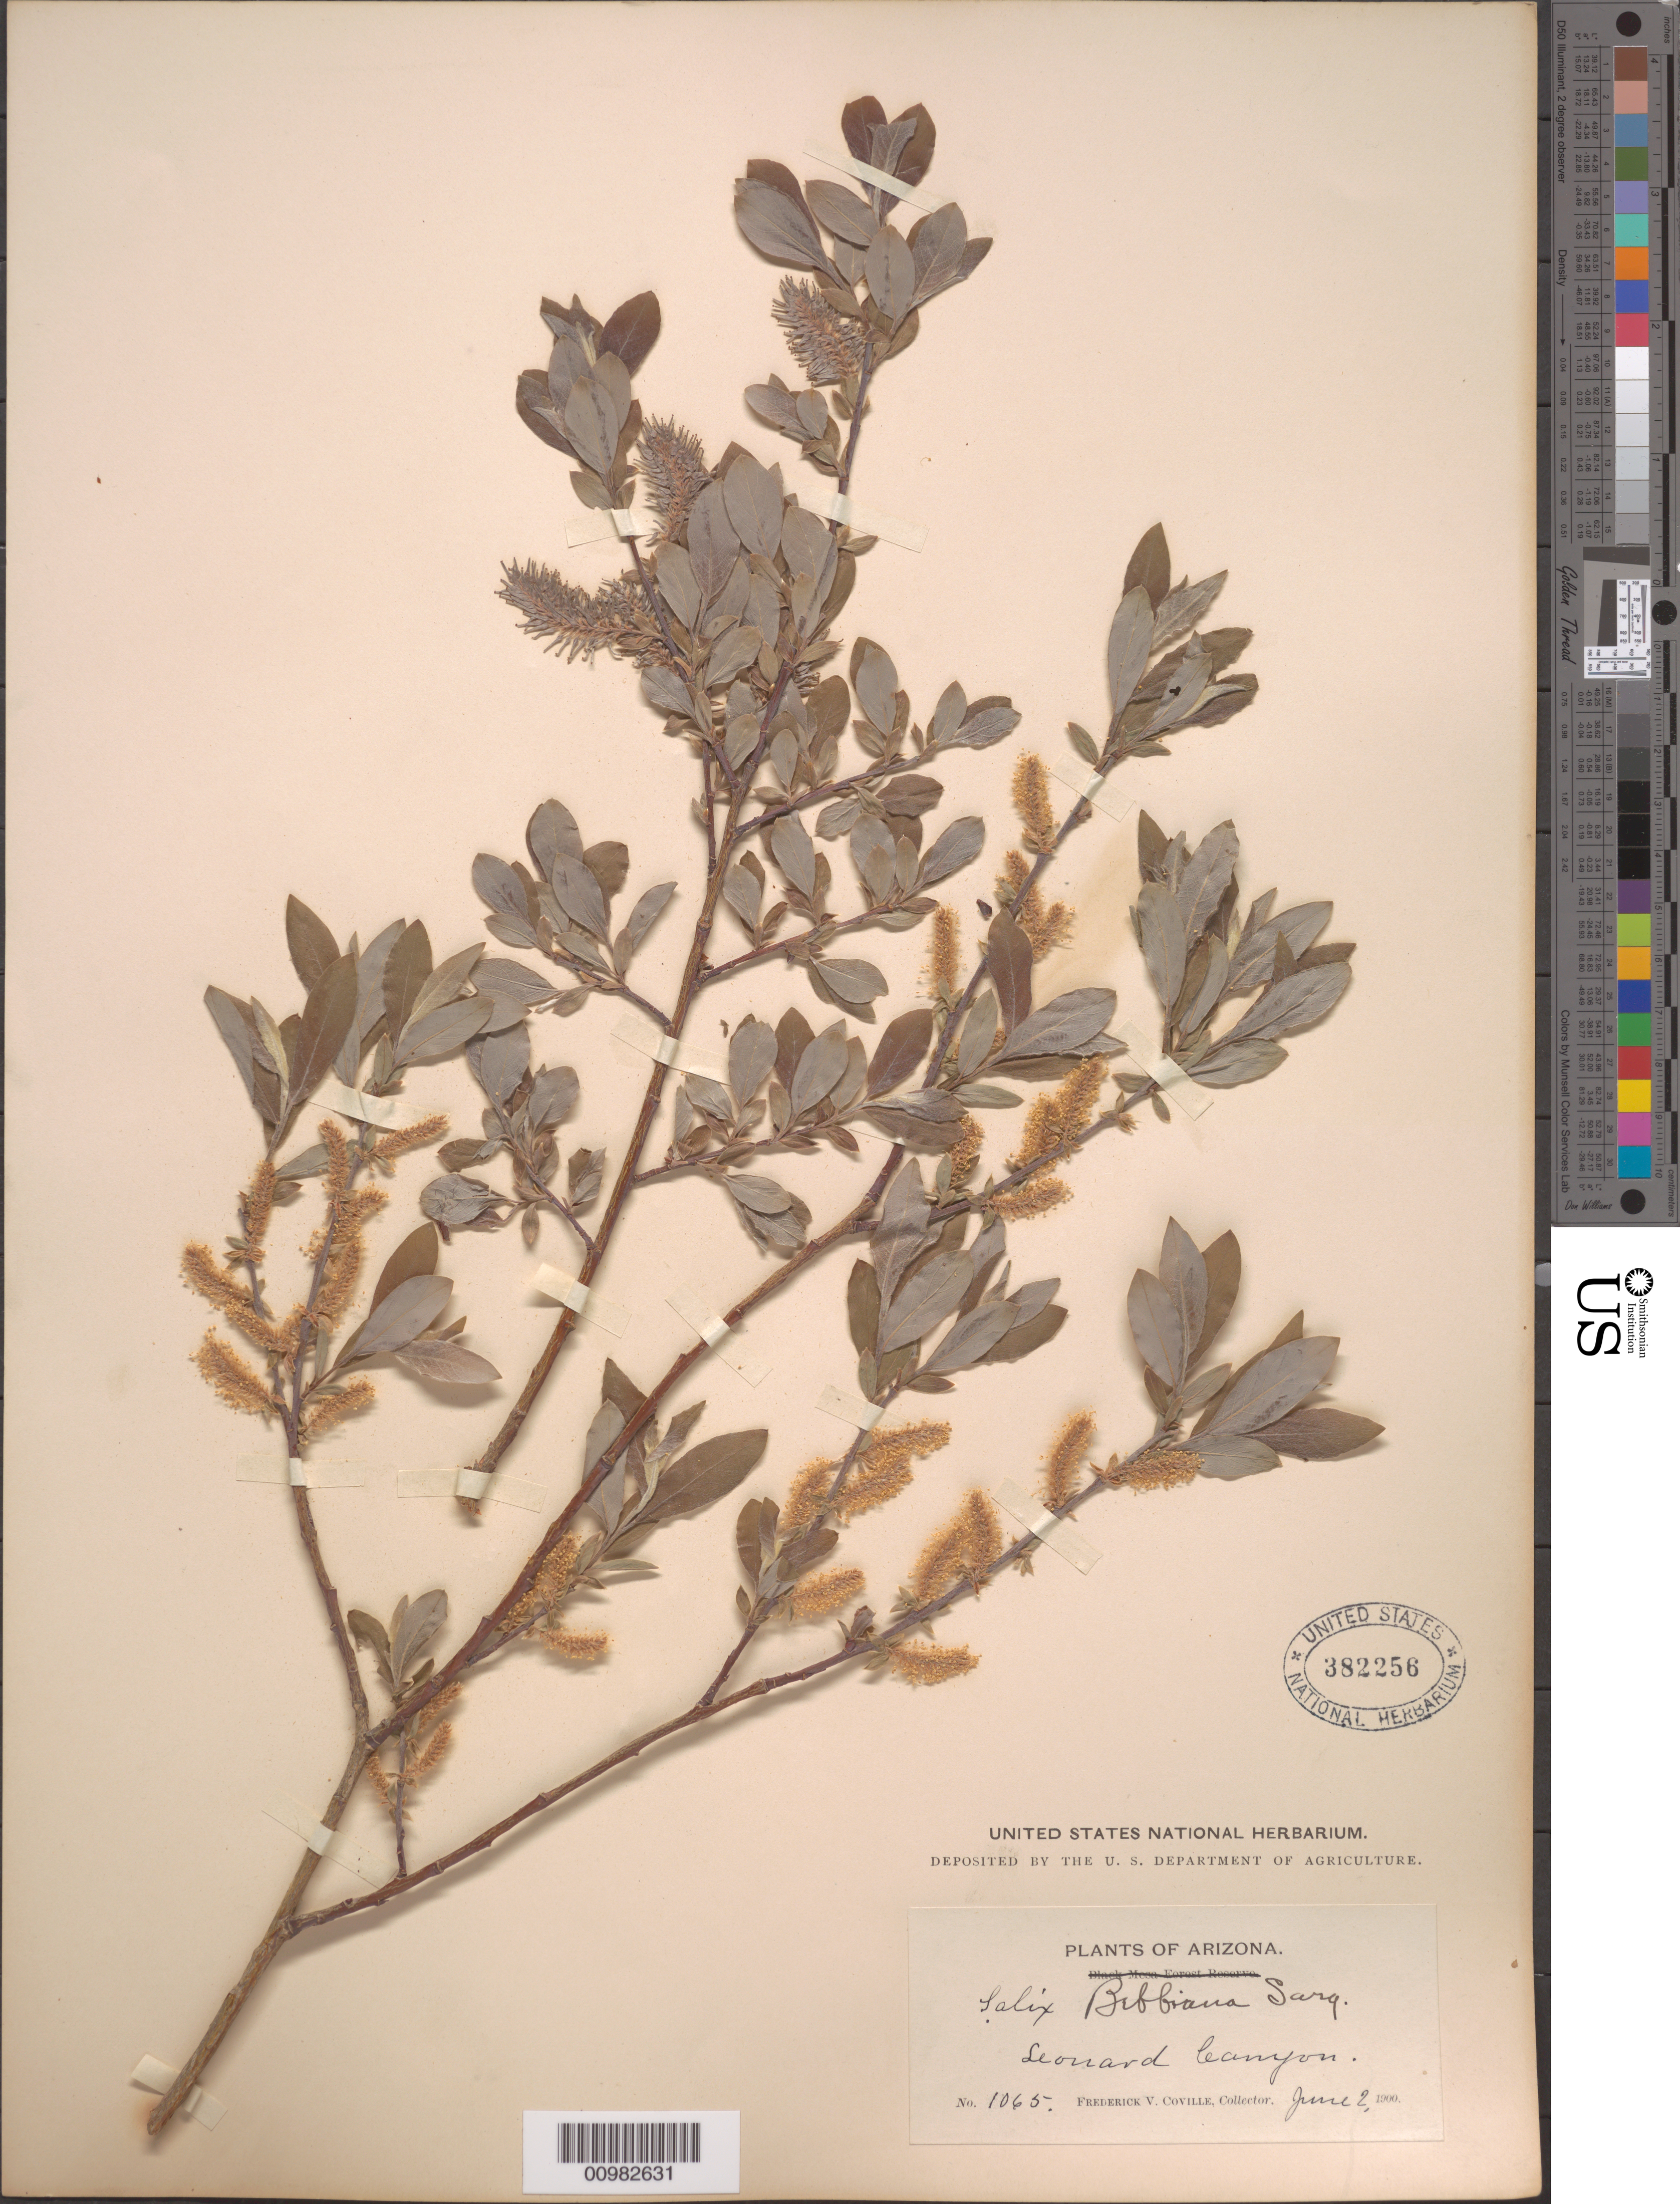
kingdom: Plantae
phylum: Tracheophyta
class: Magnoliopsida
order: Malpighiales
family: Salicaceae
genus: Salix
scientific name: Salix bebbiana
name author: Sarg.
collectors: F. V. Coville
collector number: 1065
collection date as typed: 02 Jun 1900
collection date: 1900-06-02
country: United States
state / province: Arizona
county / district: Coconino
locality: Leonard Canyon.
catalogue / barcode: US 382256